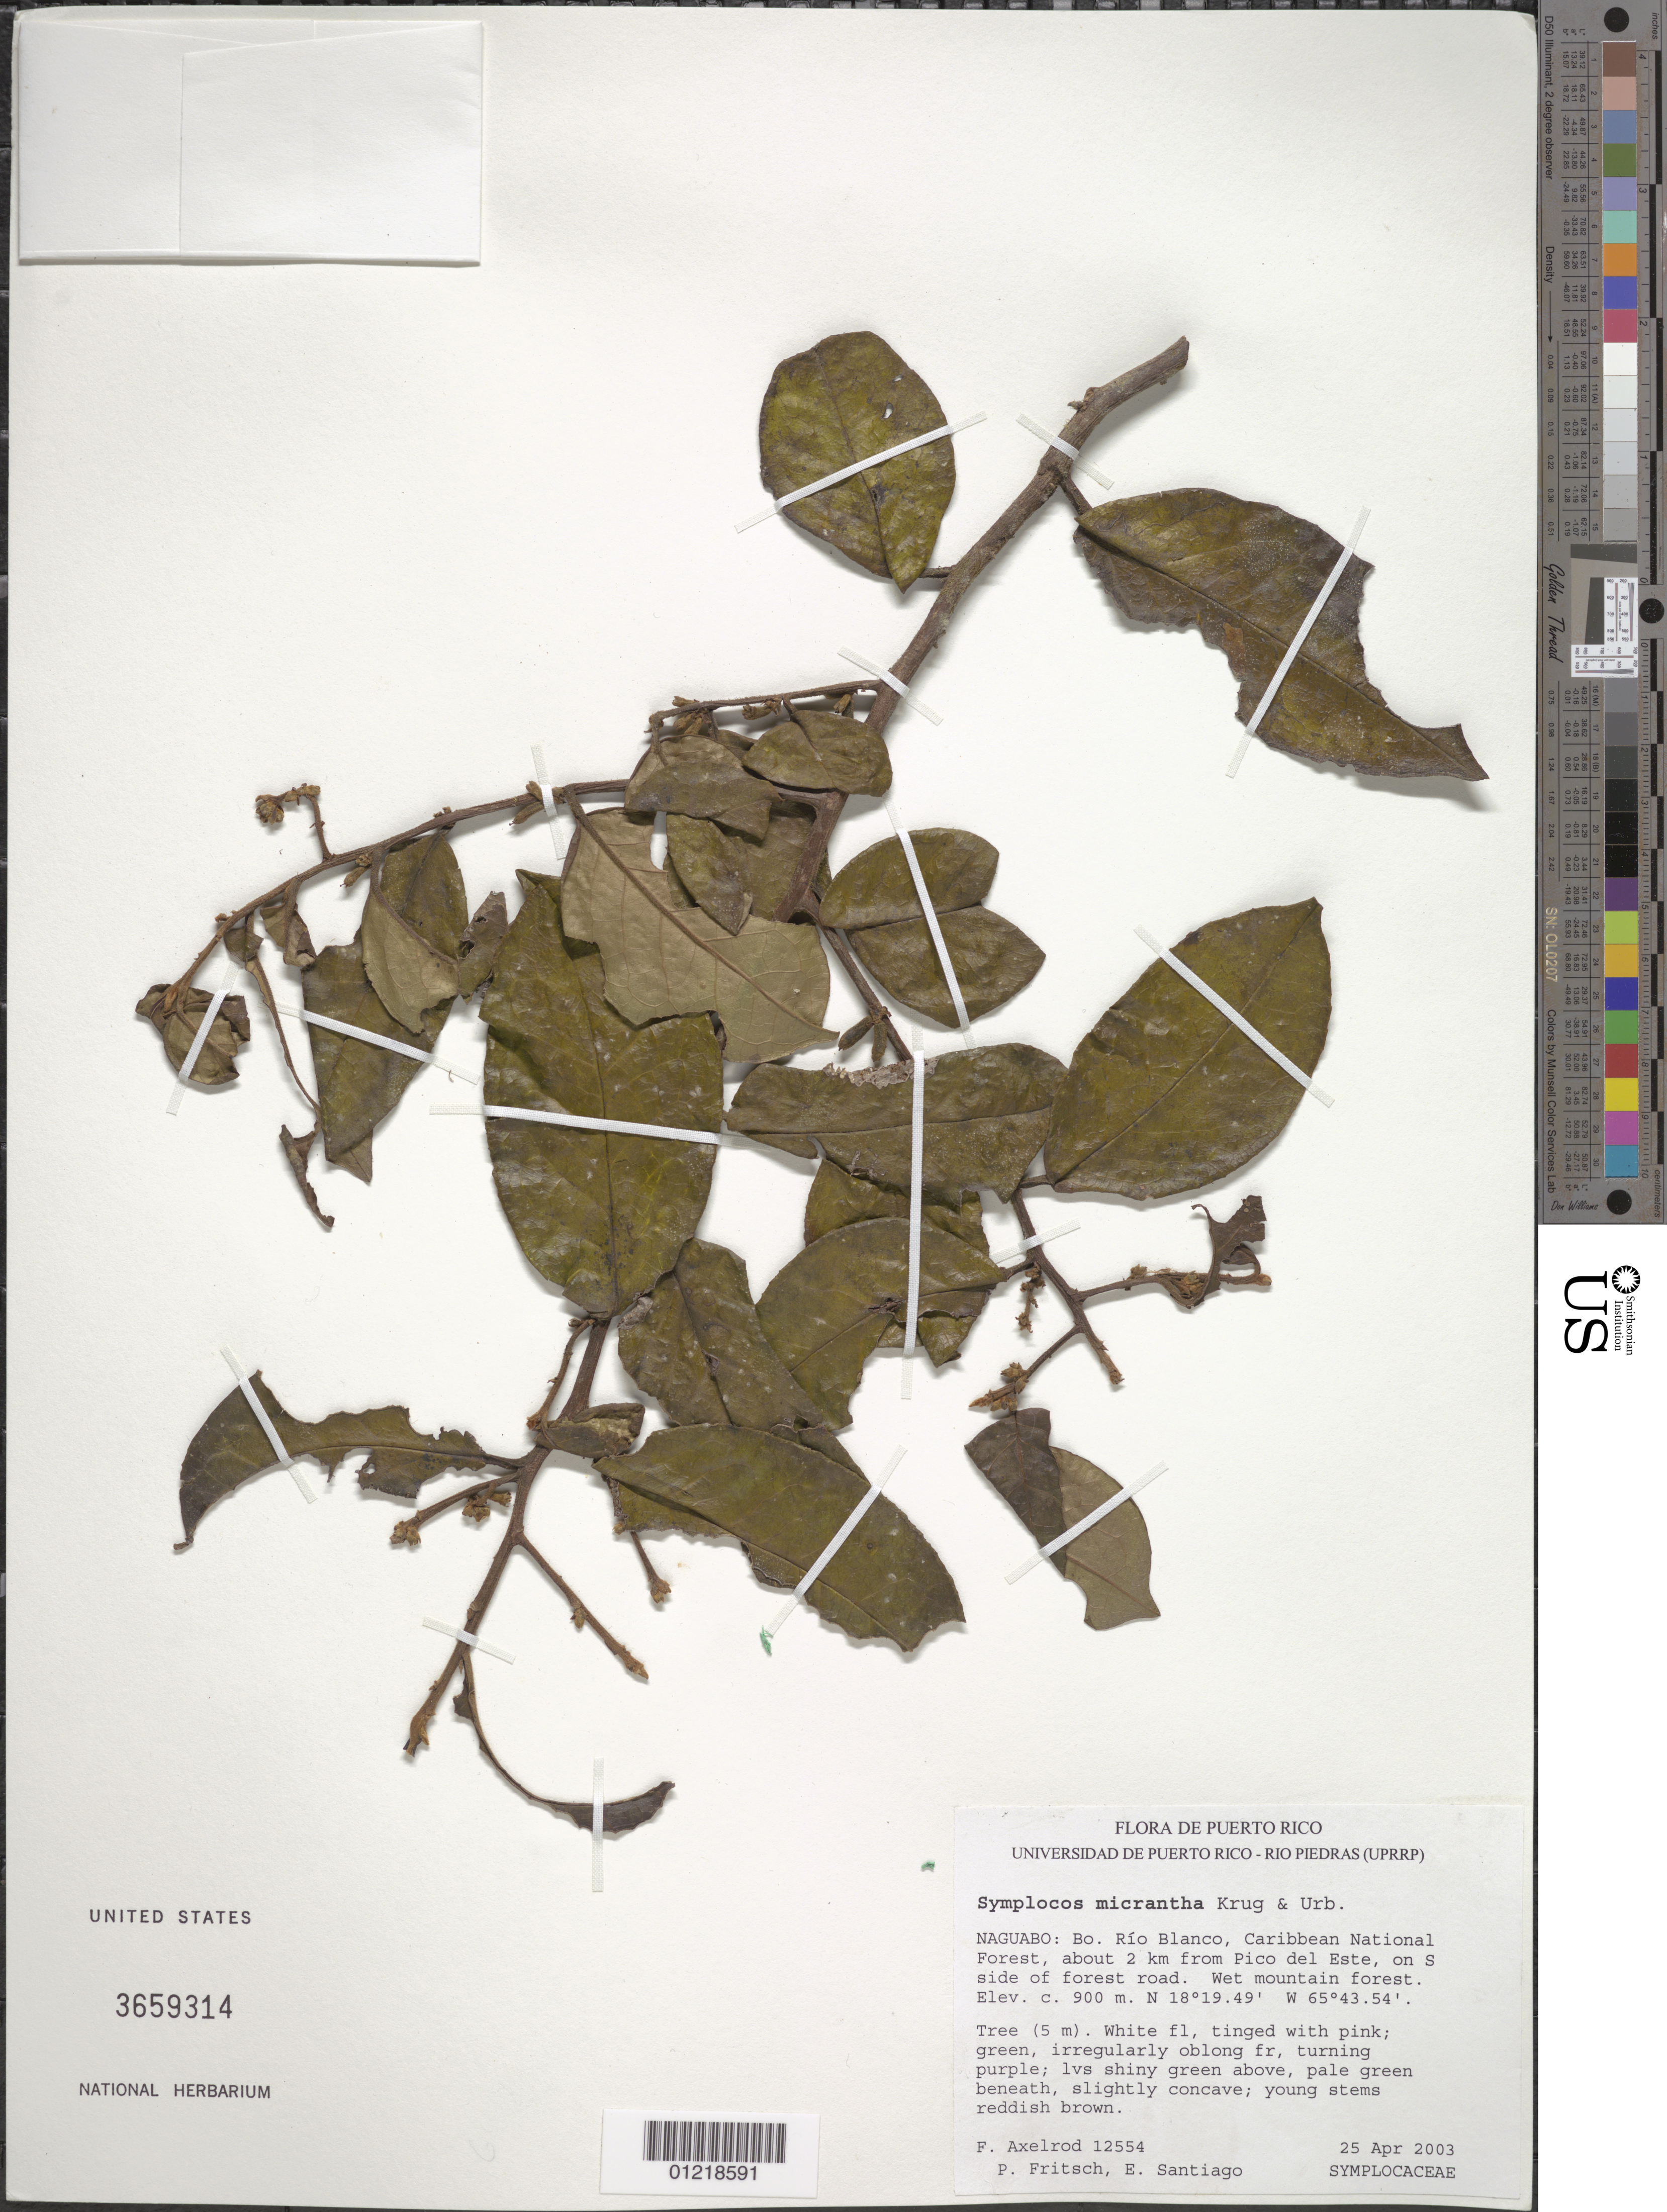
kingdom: Plantae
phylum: Tracheophyta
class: Magnoliopsida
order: Ericales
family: Symplocaceae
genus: Symplocos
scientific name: Symplocos micrantha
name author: Krug & Urb.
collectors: F. S. Axelrod, P. Fritsch & E. Santiago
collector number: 12554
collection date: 2003-04-25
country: Puerto Rico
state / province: Naguabo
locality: Bo. Río Blanco, Caribbean National Forest, about 2 km from Pico del Este, on S side of forest road.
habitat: Wet mountain forest.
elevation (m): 900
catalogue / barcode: US 3659314